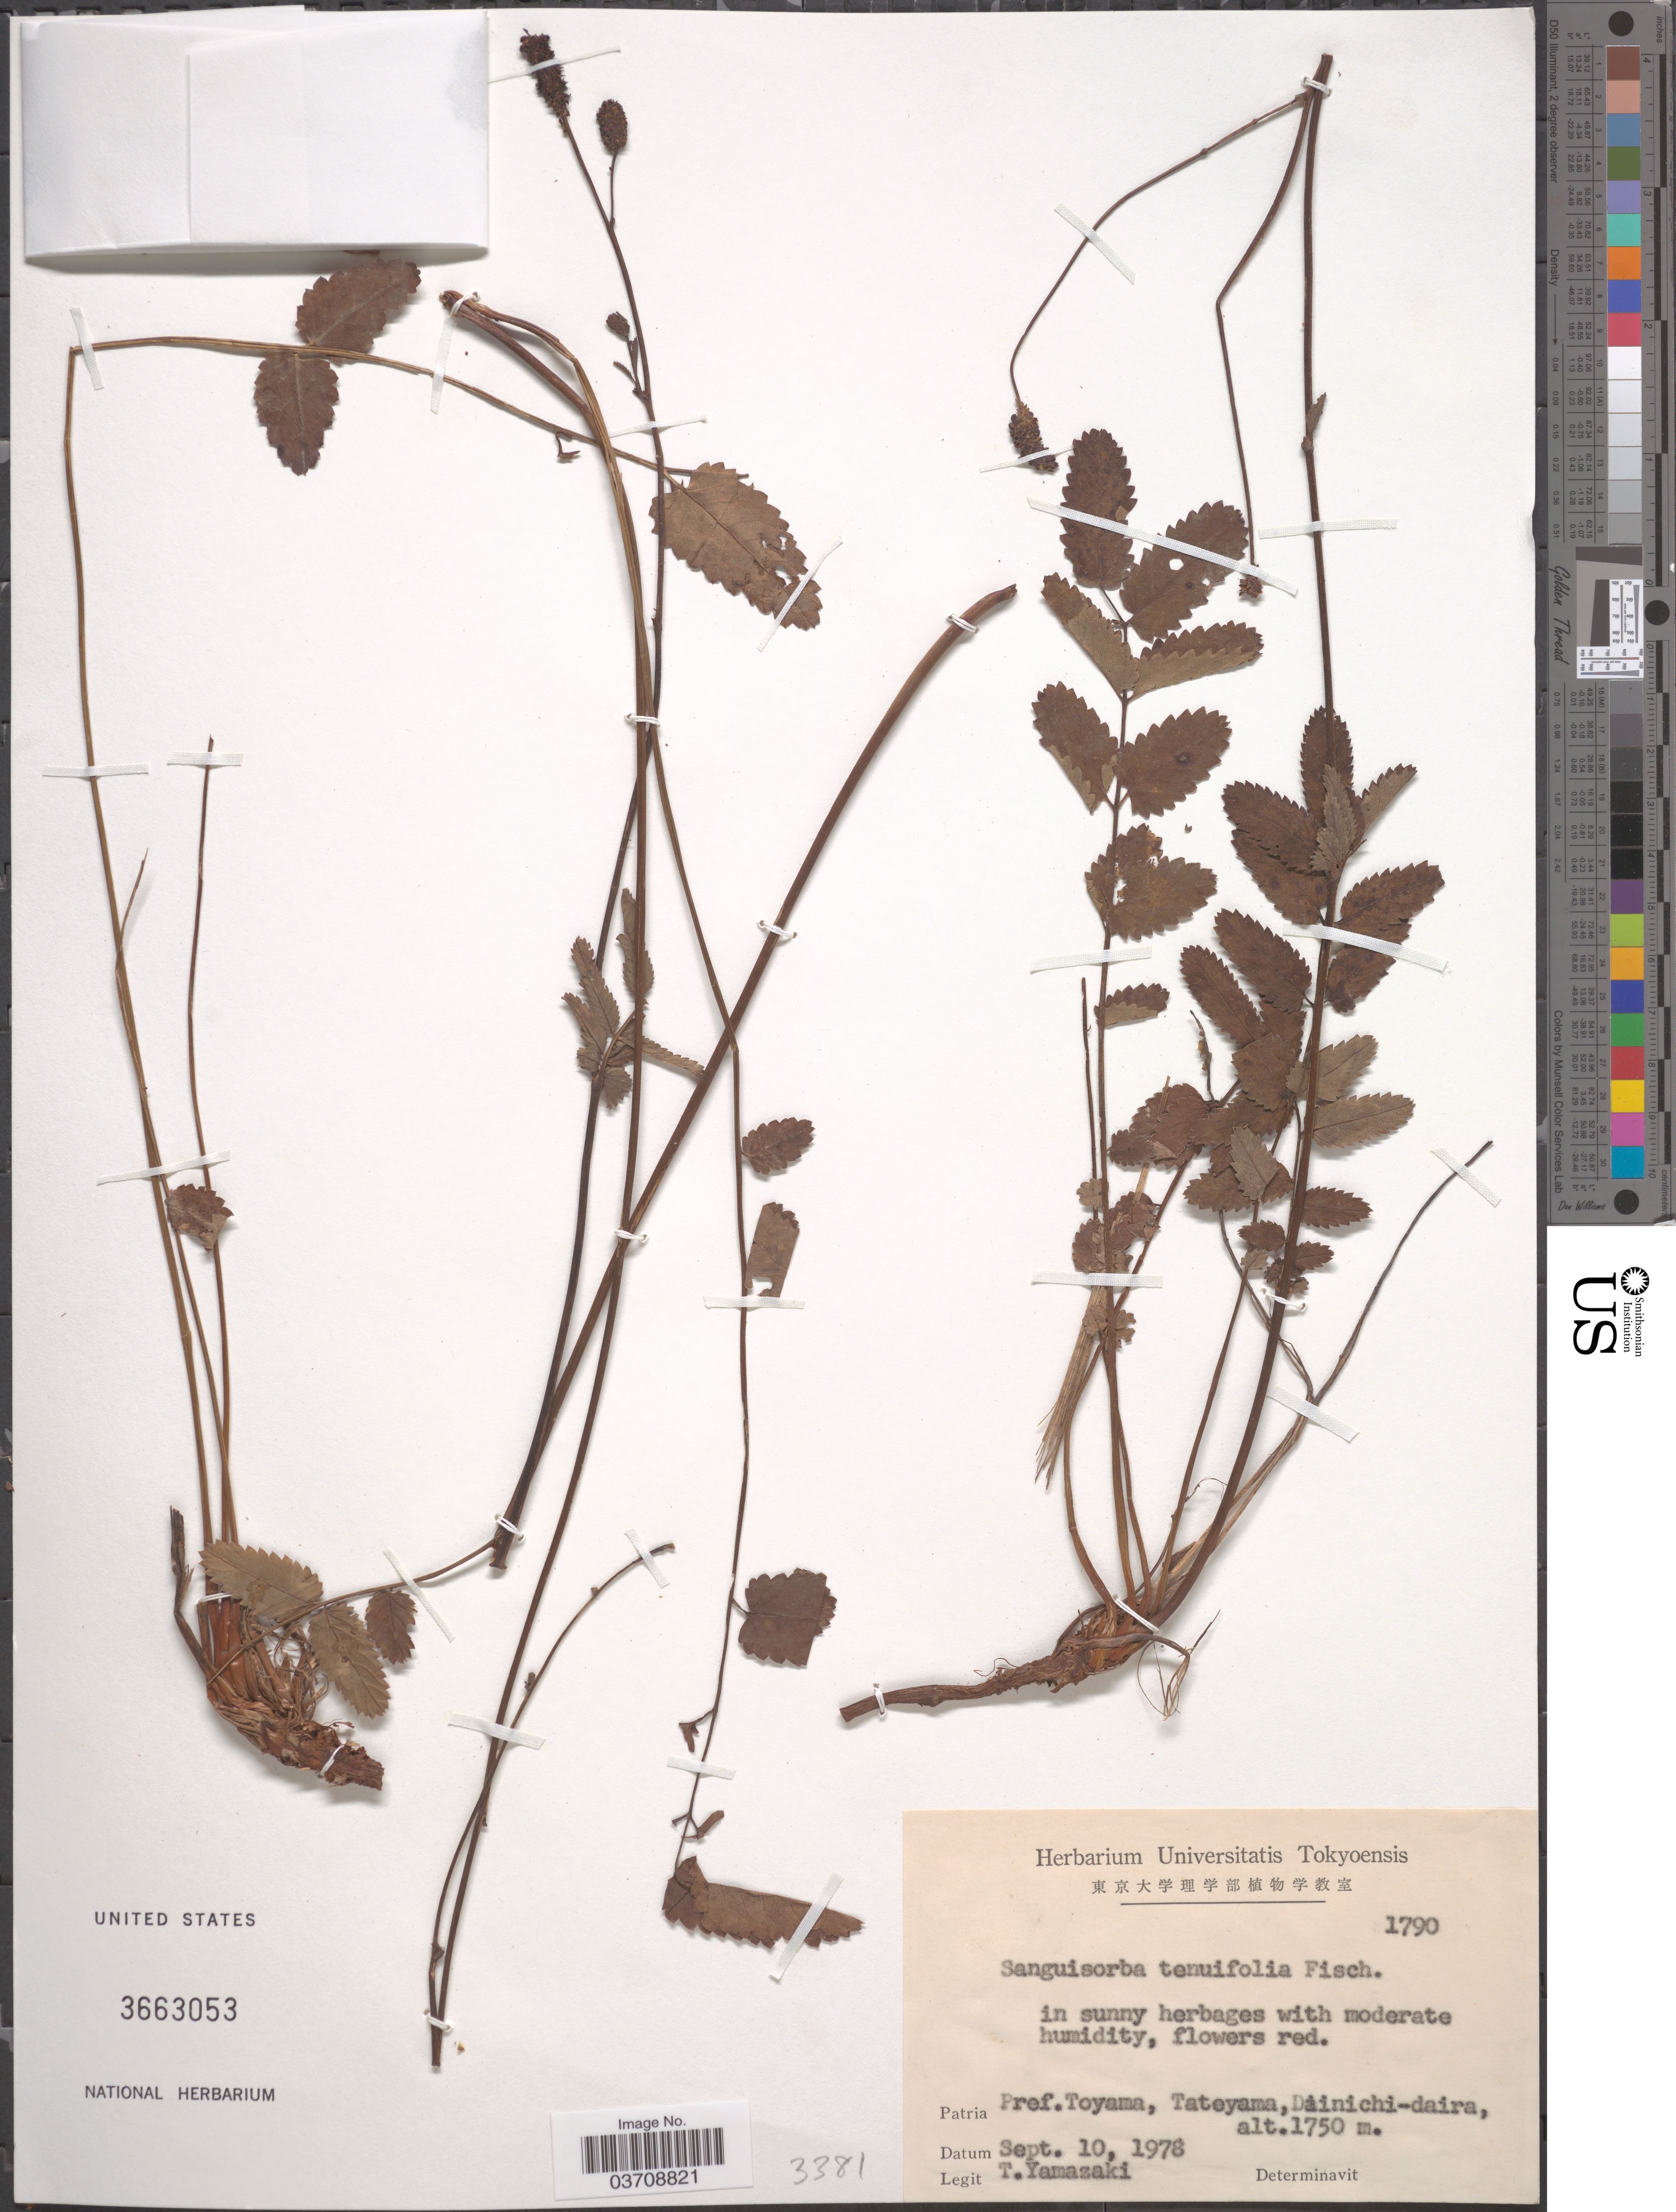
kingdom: Plantae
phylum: Tracheophyta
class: Magnoliopsida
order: Rosales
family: Rosaceae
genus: Sanguisorba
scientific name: Sanguisorba tenuifolia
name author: Fisch. ex Link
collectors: T. Yamazaki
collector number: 1790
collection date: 1978-09-10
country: Japan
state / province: Toyama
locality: Pref. Toyama, Tateyama, Dàinichi-daira.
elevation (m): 1750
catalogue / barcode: US 3663053